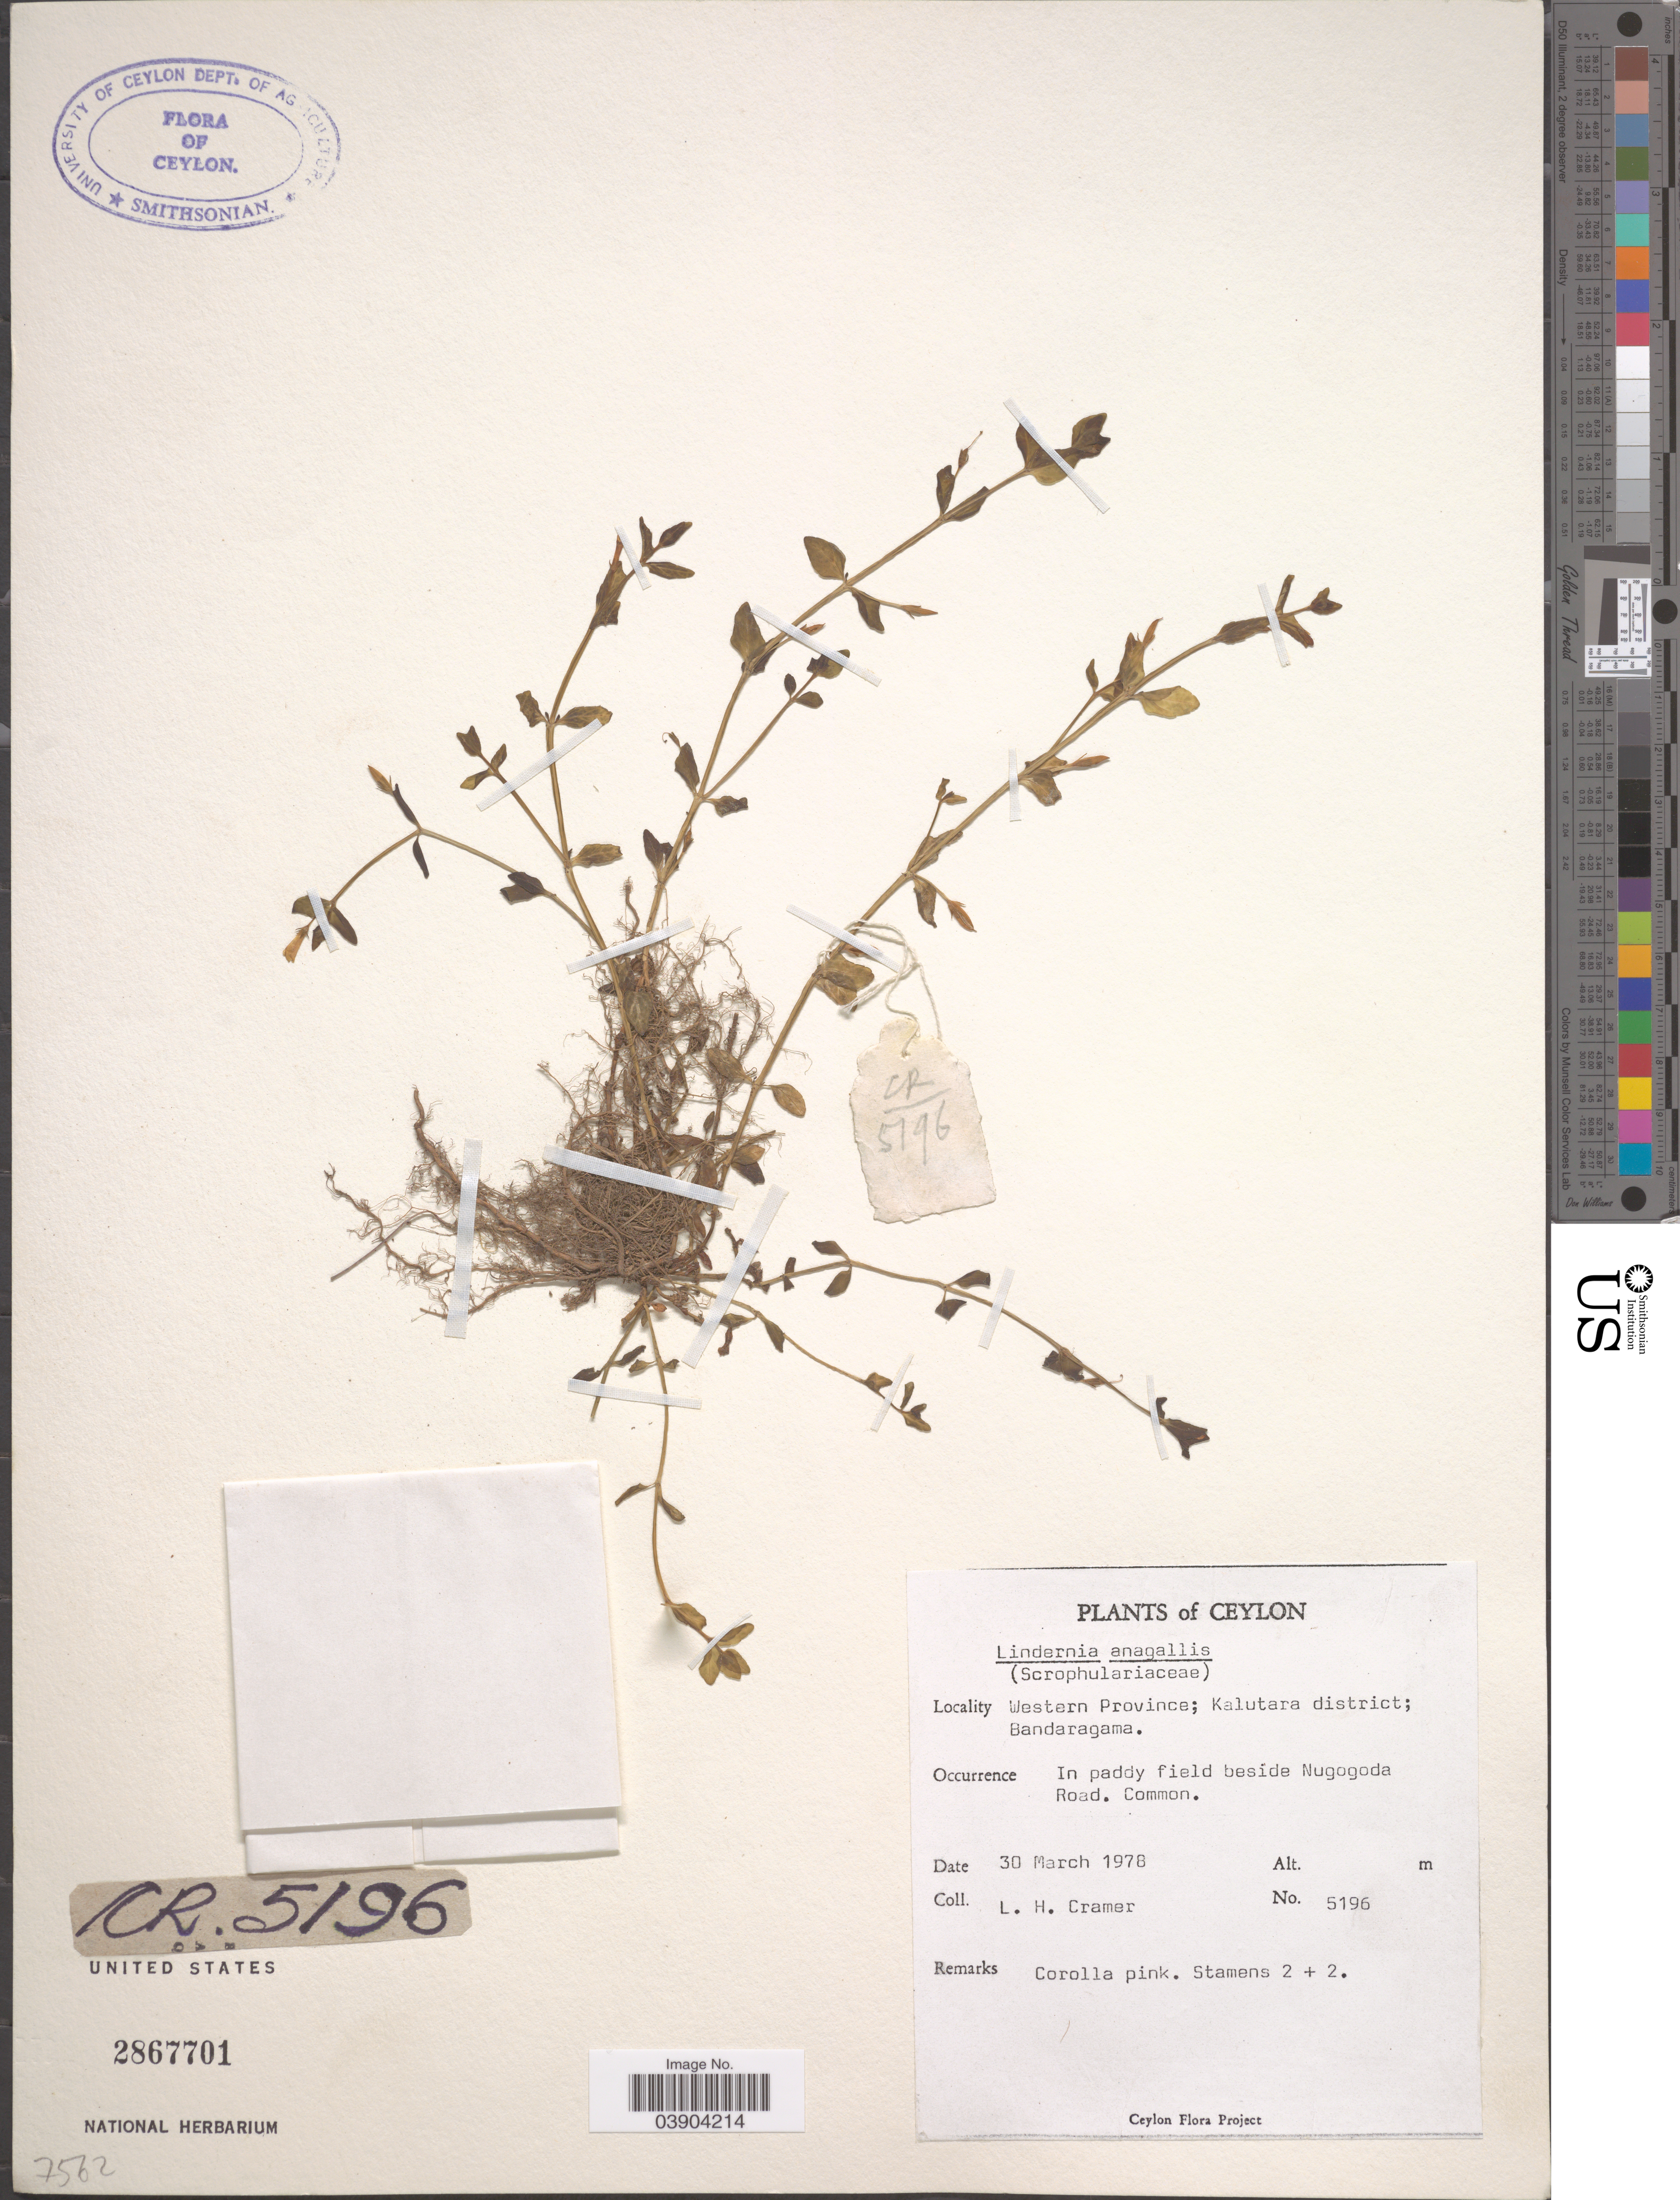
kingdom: Plantae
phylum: Tracheophyta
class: Magnoliopsida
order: Lamiales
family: Linderniaceae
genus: Lindernia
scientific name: Lindernia anagallis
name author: (Burm. f.) Pennell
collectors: L. H. Cramer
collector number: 5196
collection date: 1978-03-30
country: Sri Lanka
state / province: Western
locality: Ceylon. Kalutara district; Bandaragama. In paddy field beside Nugogoda Road.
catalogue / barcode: US 2867701